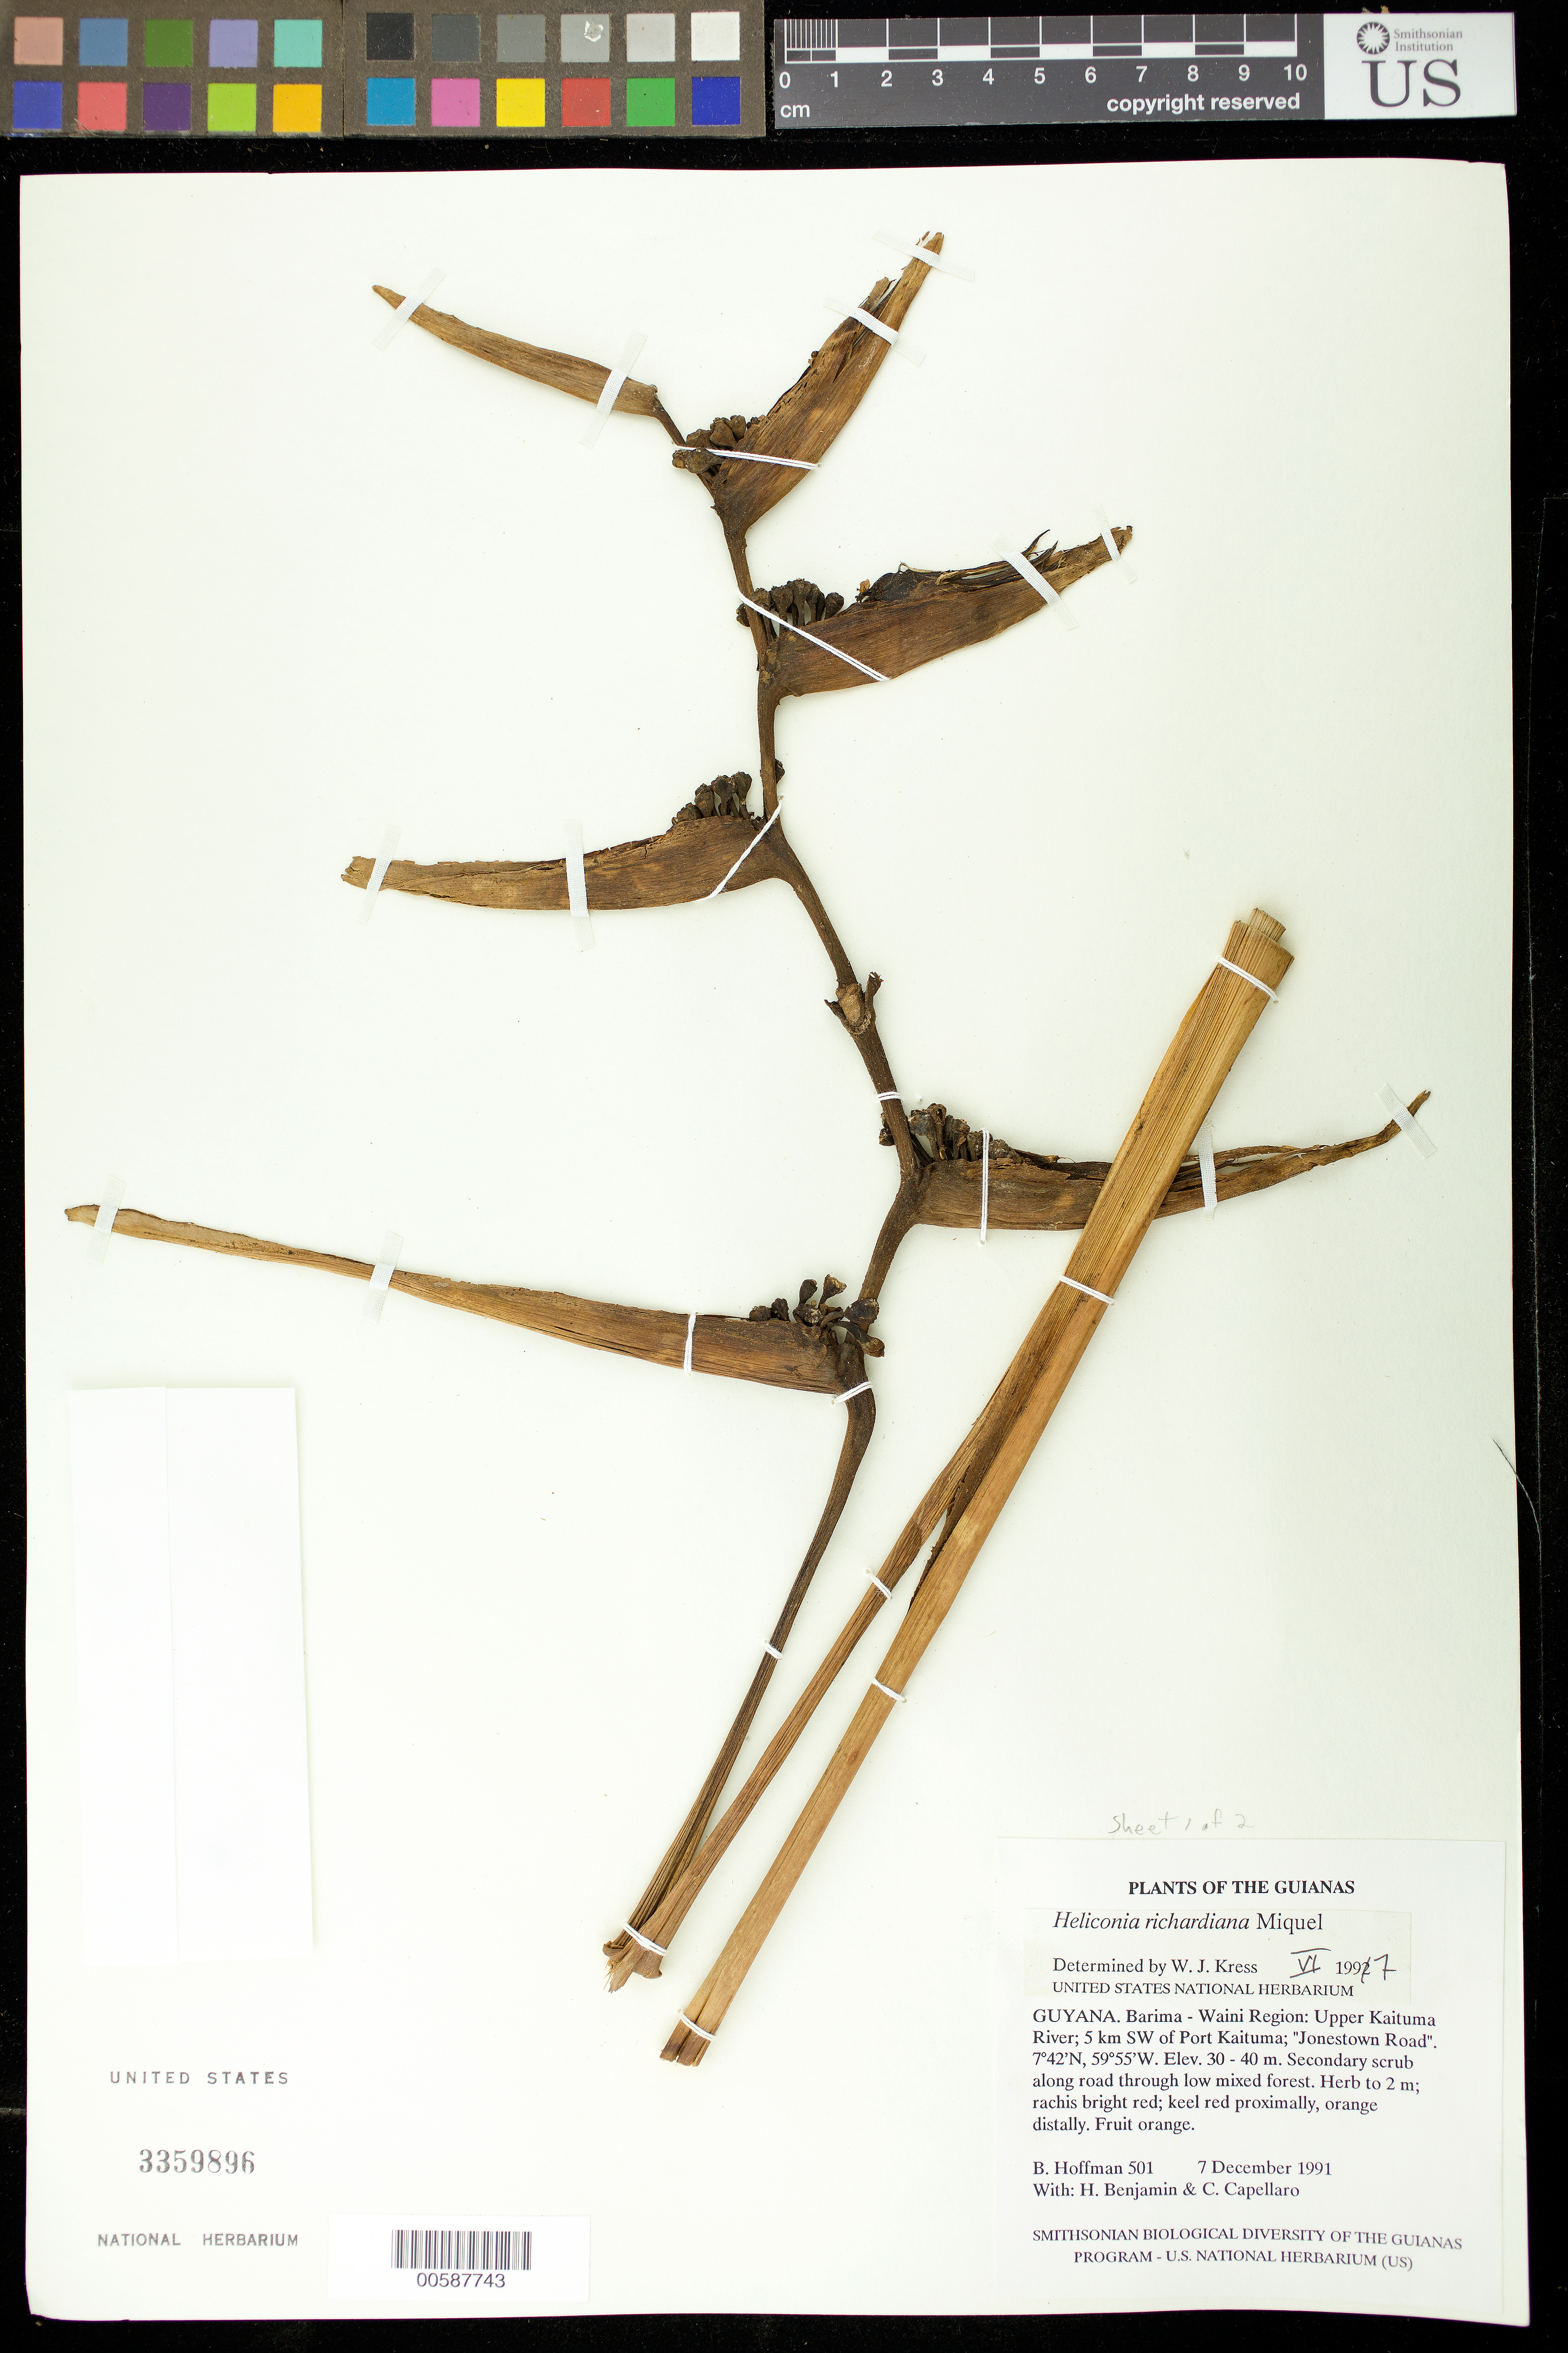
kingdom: Plantae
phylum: Tracheophyta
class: Liliopsida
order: Zingiberales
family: Heliconiaceae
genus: Heliconia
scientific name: Heliconia richardiana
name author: Miq.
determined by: Kress, W. J., (US), Smithsonian Institution - National Museum of Natural History (UNITED STATES)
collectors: B. Hoffman, H. Benjamin & C. Capellaro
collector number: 501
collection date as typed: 7 December 1991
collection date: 1991-12-07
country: Guyana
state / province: Barima-Waini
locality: Upper Kaituma River; 5 km SW of Port Kaituma; "Jonestown Road"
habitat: Secondary scrub along road through low mixed forest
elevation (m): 30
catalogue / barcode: US 3359896